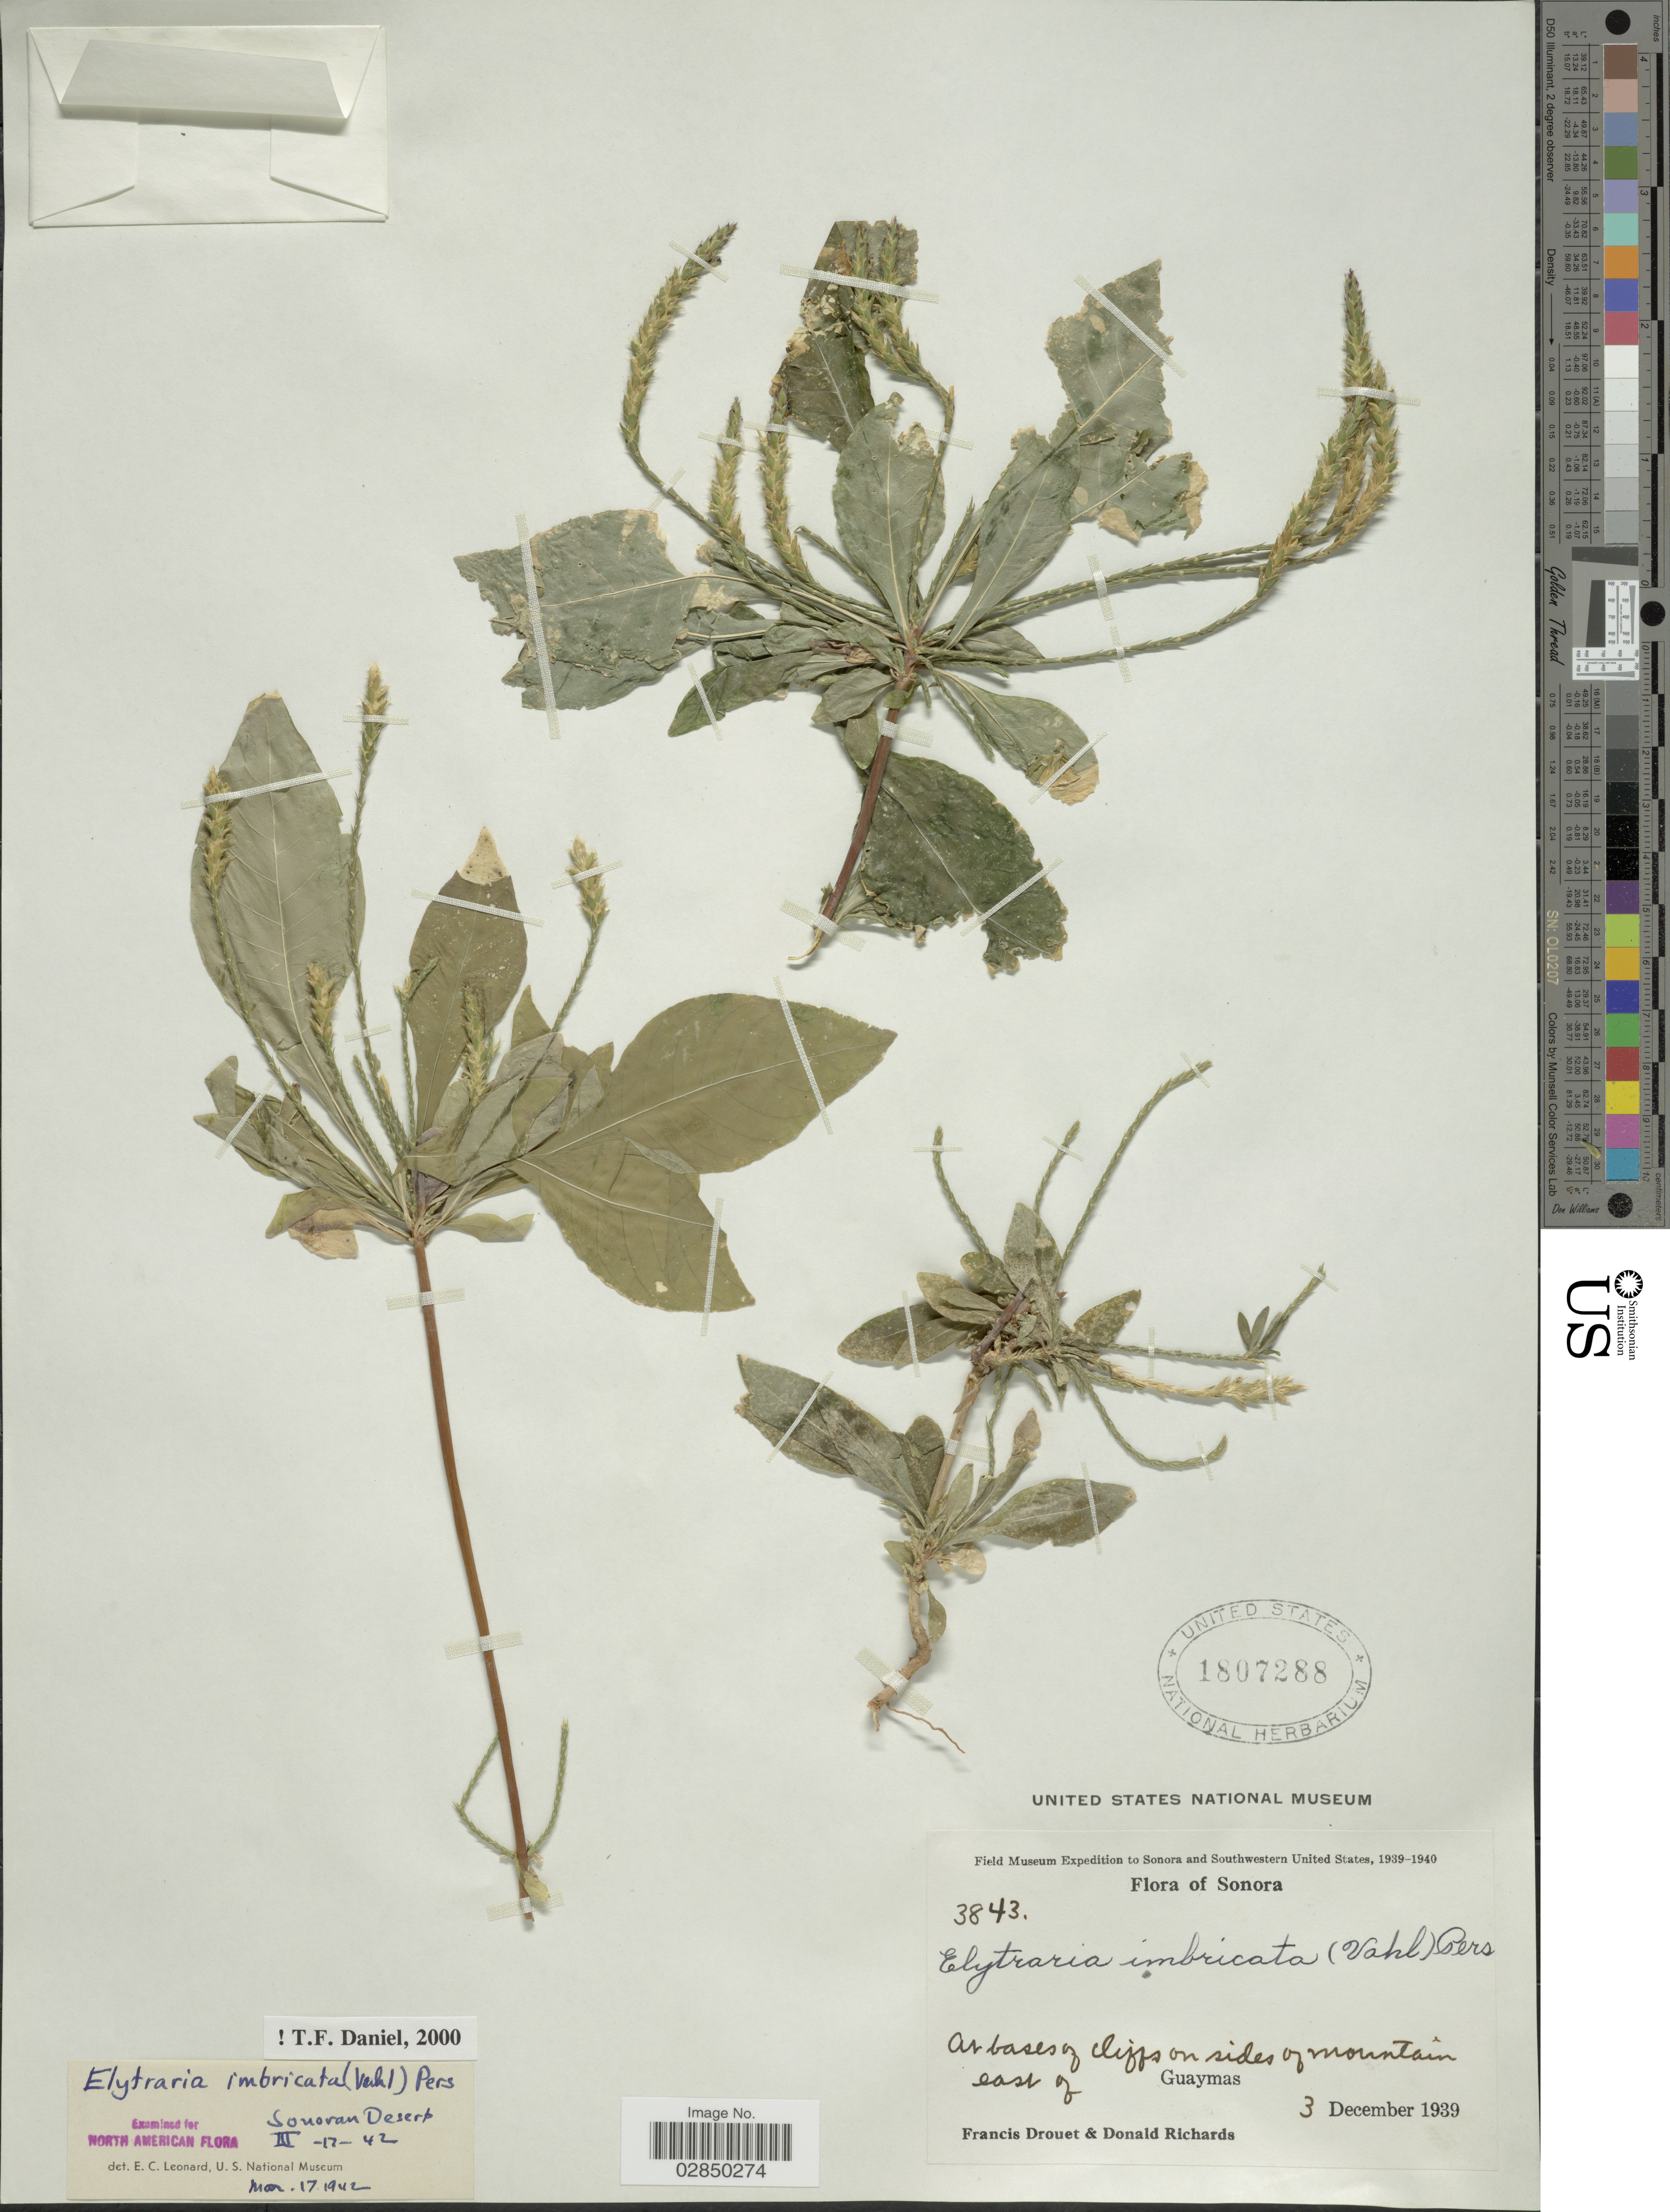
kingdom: Plantae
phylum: Tracheophyta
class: Magnoliopsida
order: Lamiales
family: Acanthaceae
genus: Elytraria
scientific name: Elytraria imbricata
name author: (Vahl) Pers.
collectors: F. E. Drouet & D. Richards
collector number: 3843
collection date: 1939-12-03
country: Mexico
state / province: Sonora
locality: On sides of mountain east of Guaymas.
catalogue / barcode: US 1807288